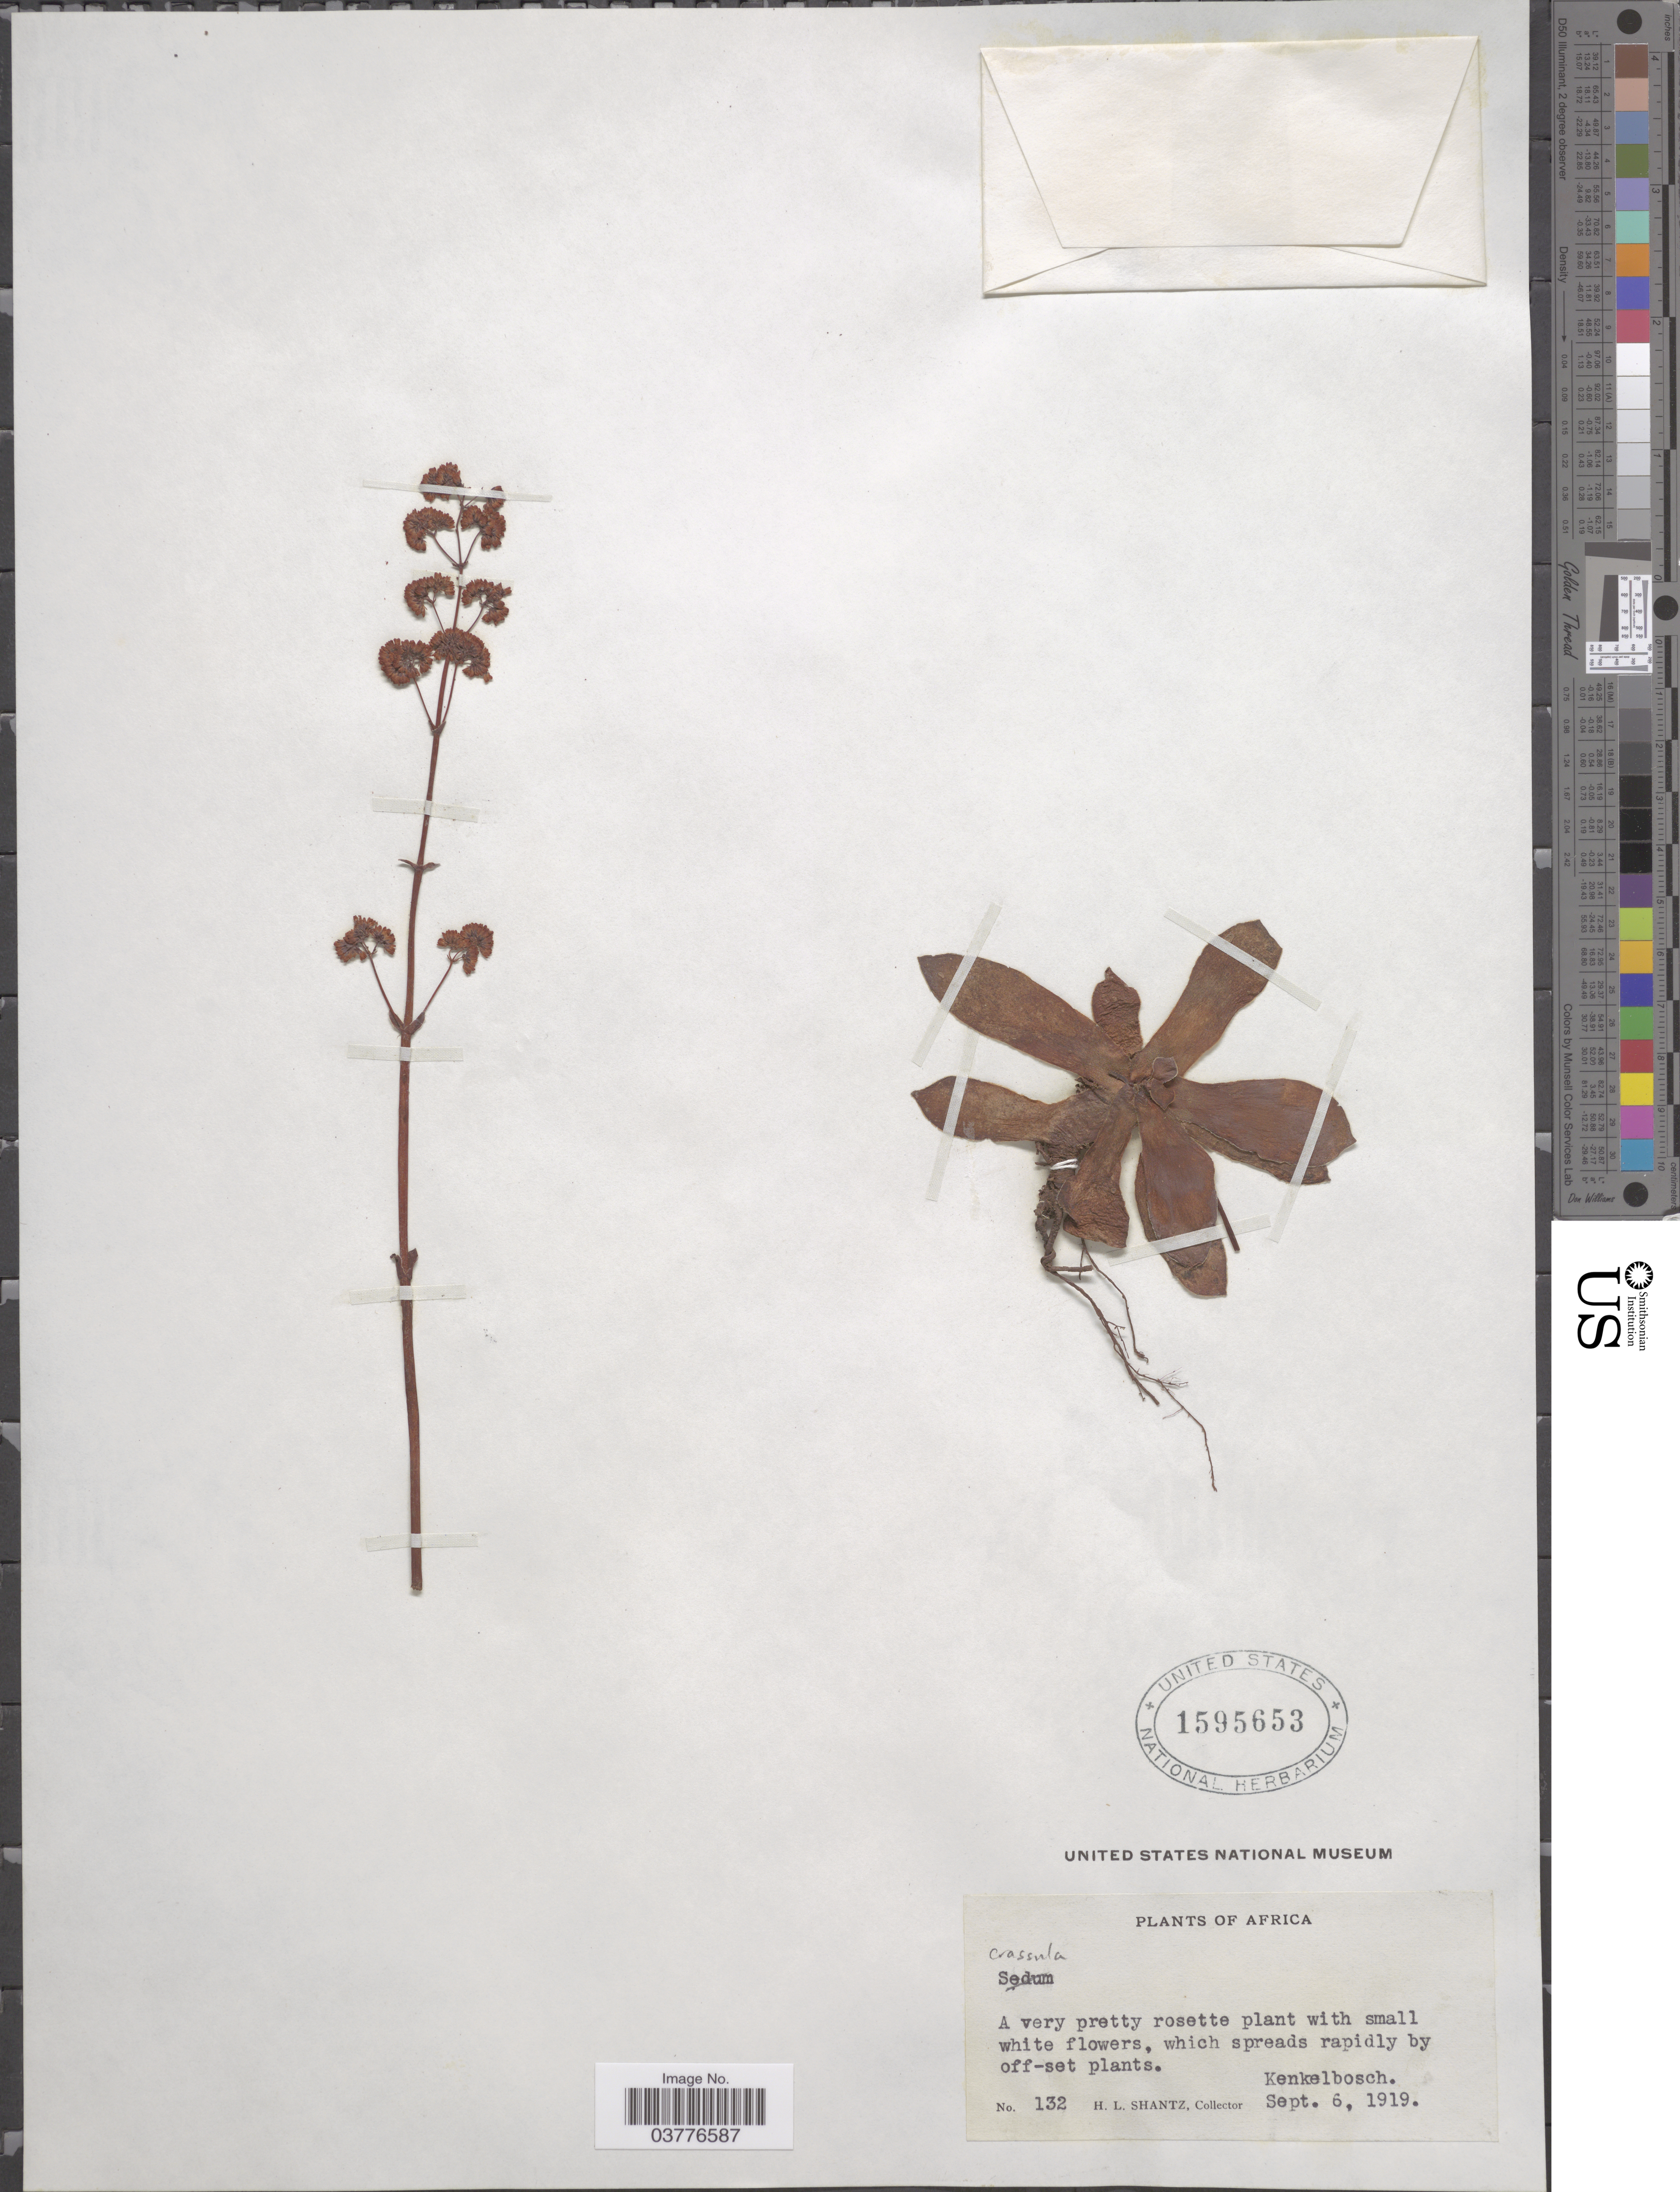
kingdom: Plantae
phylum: Tracheophyta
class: Magnoliopsida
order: Saxifragales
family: Crassulaceae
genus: Crassula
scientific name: Crassula sp.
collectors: H. Shantz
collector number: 132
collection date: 1919-09-06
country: South Africa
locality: Africa. Kenkelbosch.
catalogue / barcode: US 1595653